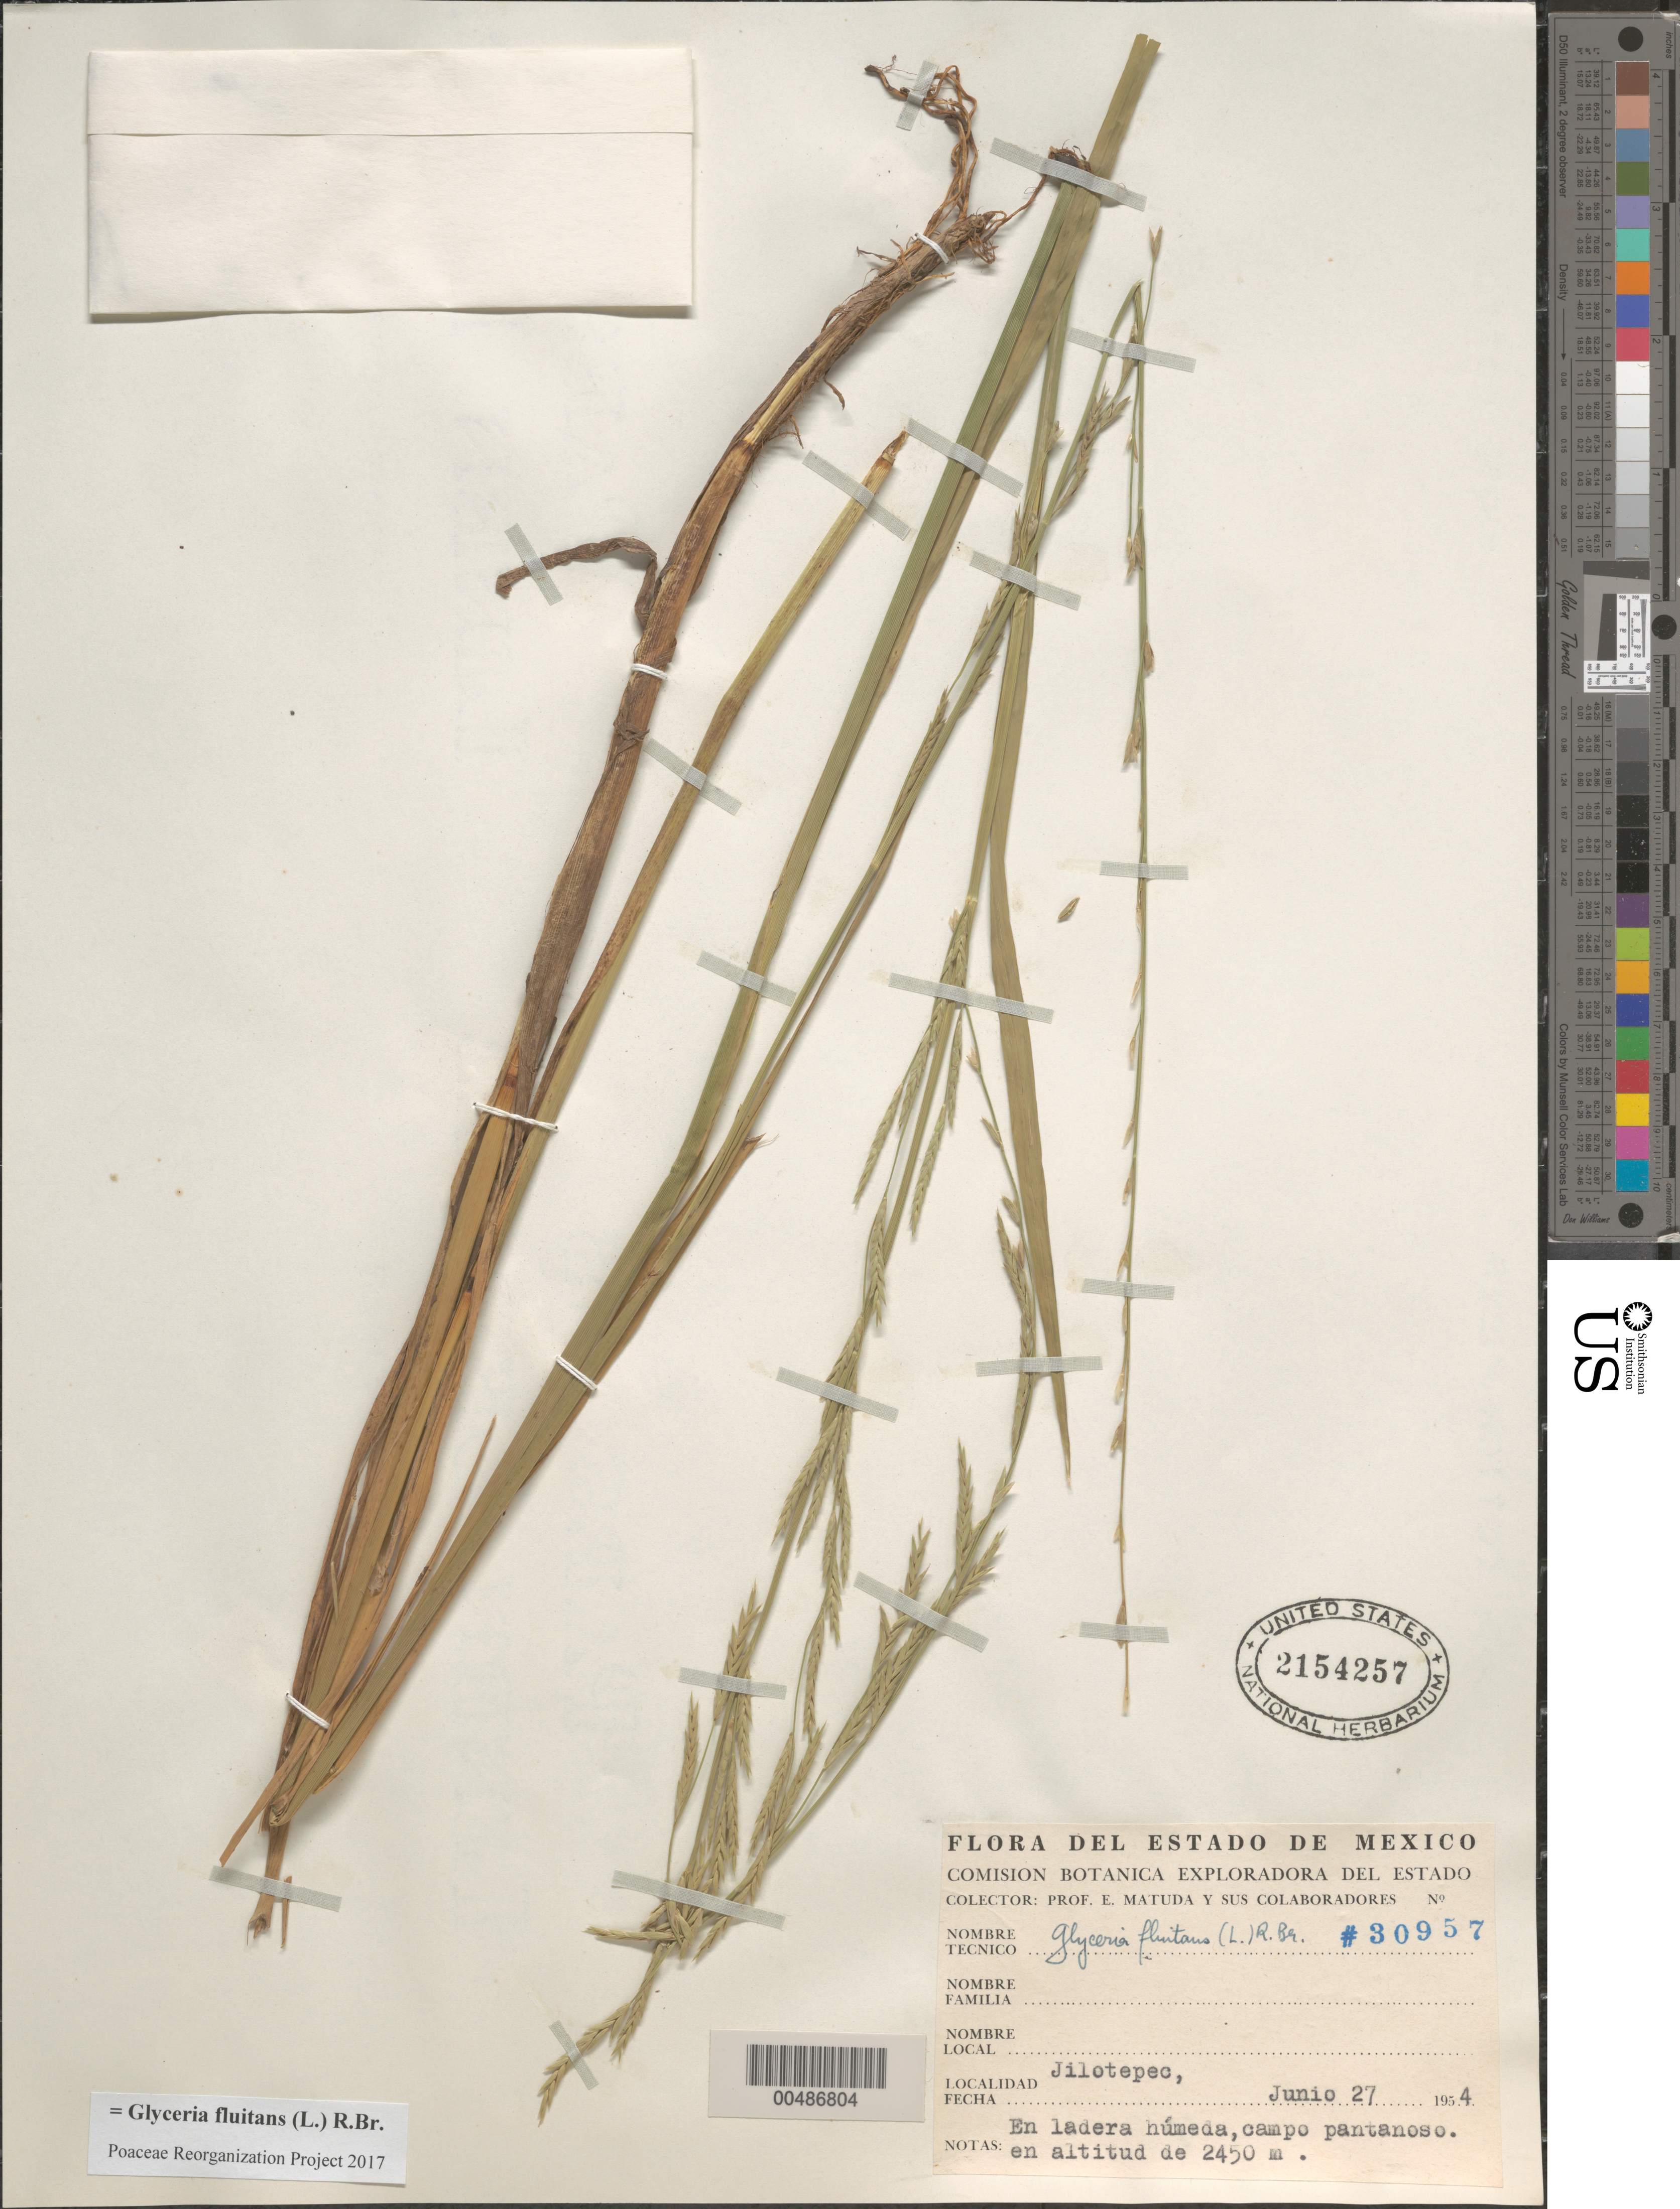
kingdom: Plantae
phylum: Tracheophyta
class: Liliopsida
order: Poales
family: Poaceae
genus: Glyceria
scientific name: Glyceria fluitans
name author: (L.) R. Br.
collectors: E. Matuda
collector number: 30957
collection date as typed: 27 Jun 1954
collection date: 1954-06-27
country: Mexico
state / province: México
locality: Jilotepec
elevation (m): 2450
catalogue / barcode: US 2154257